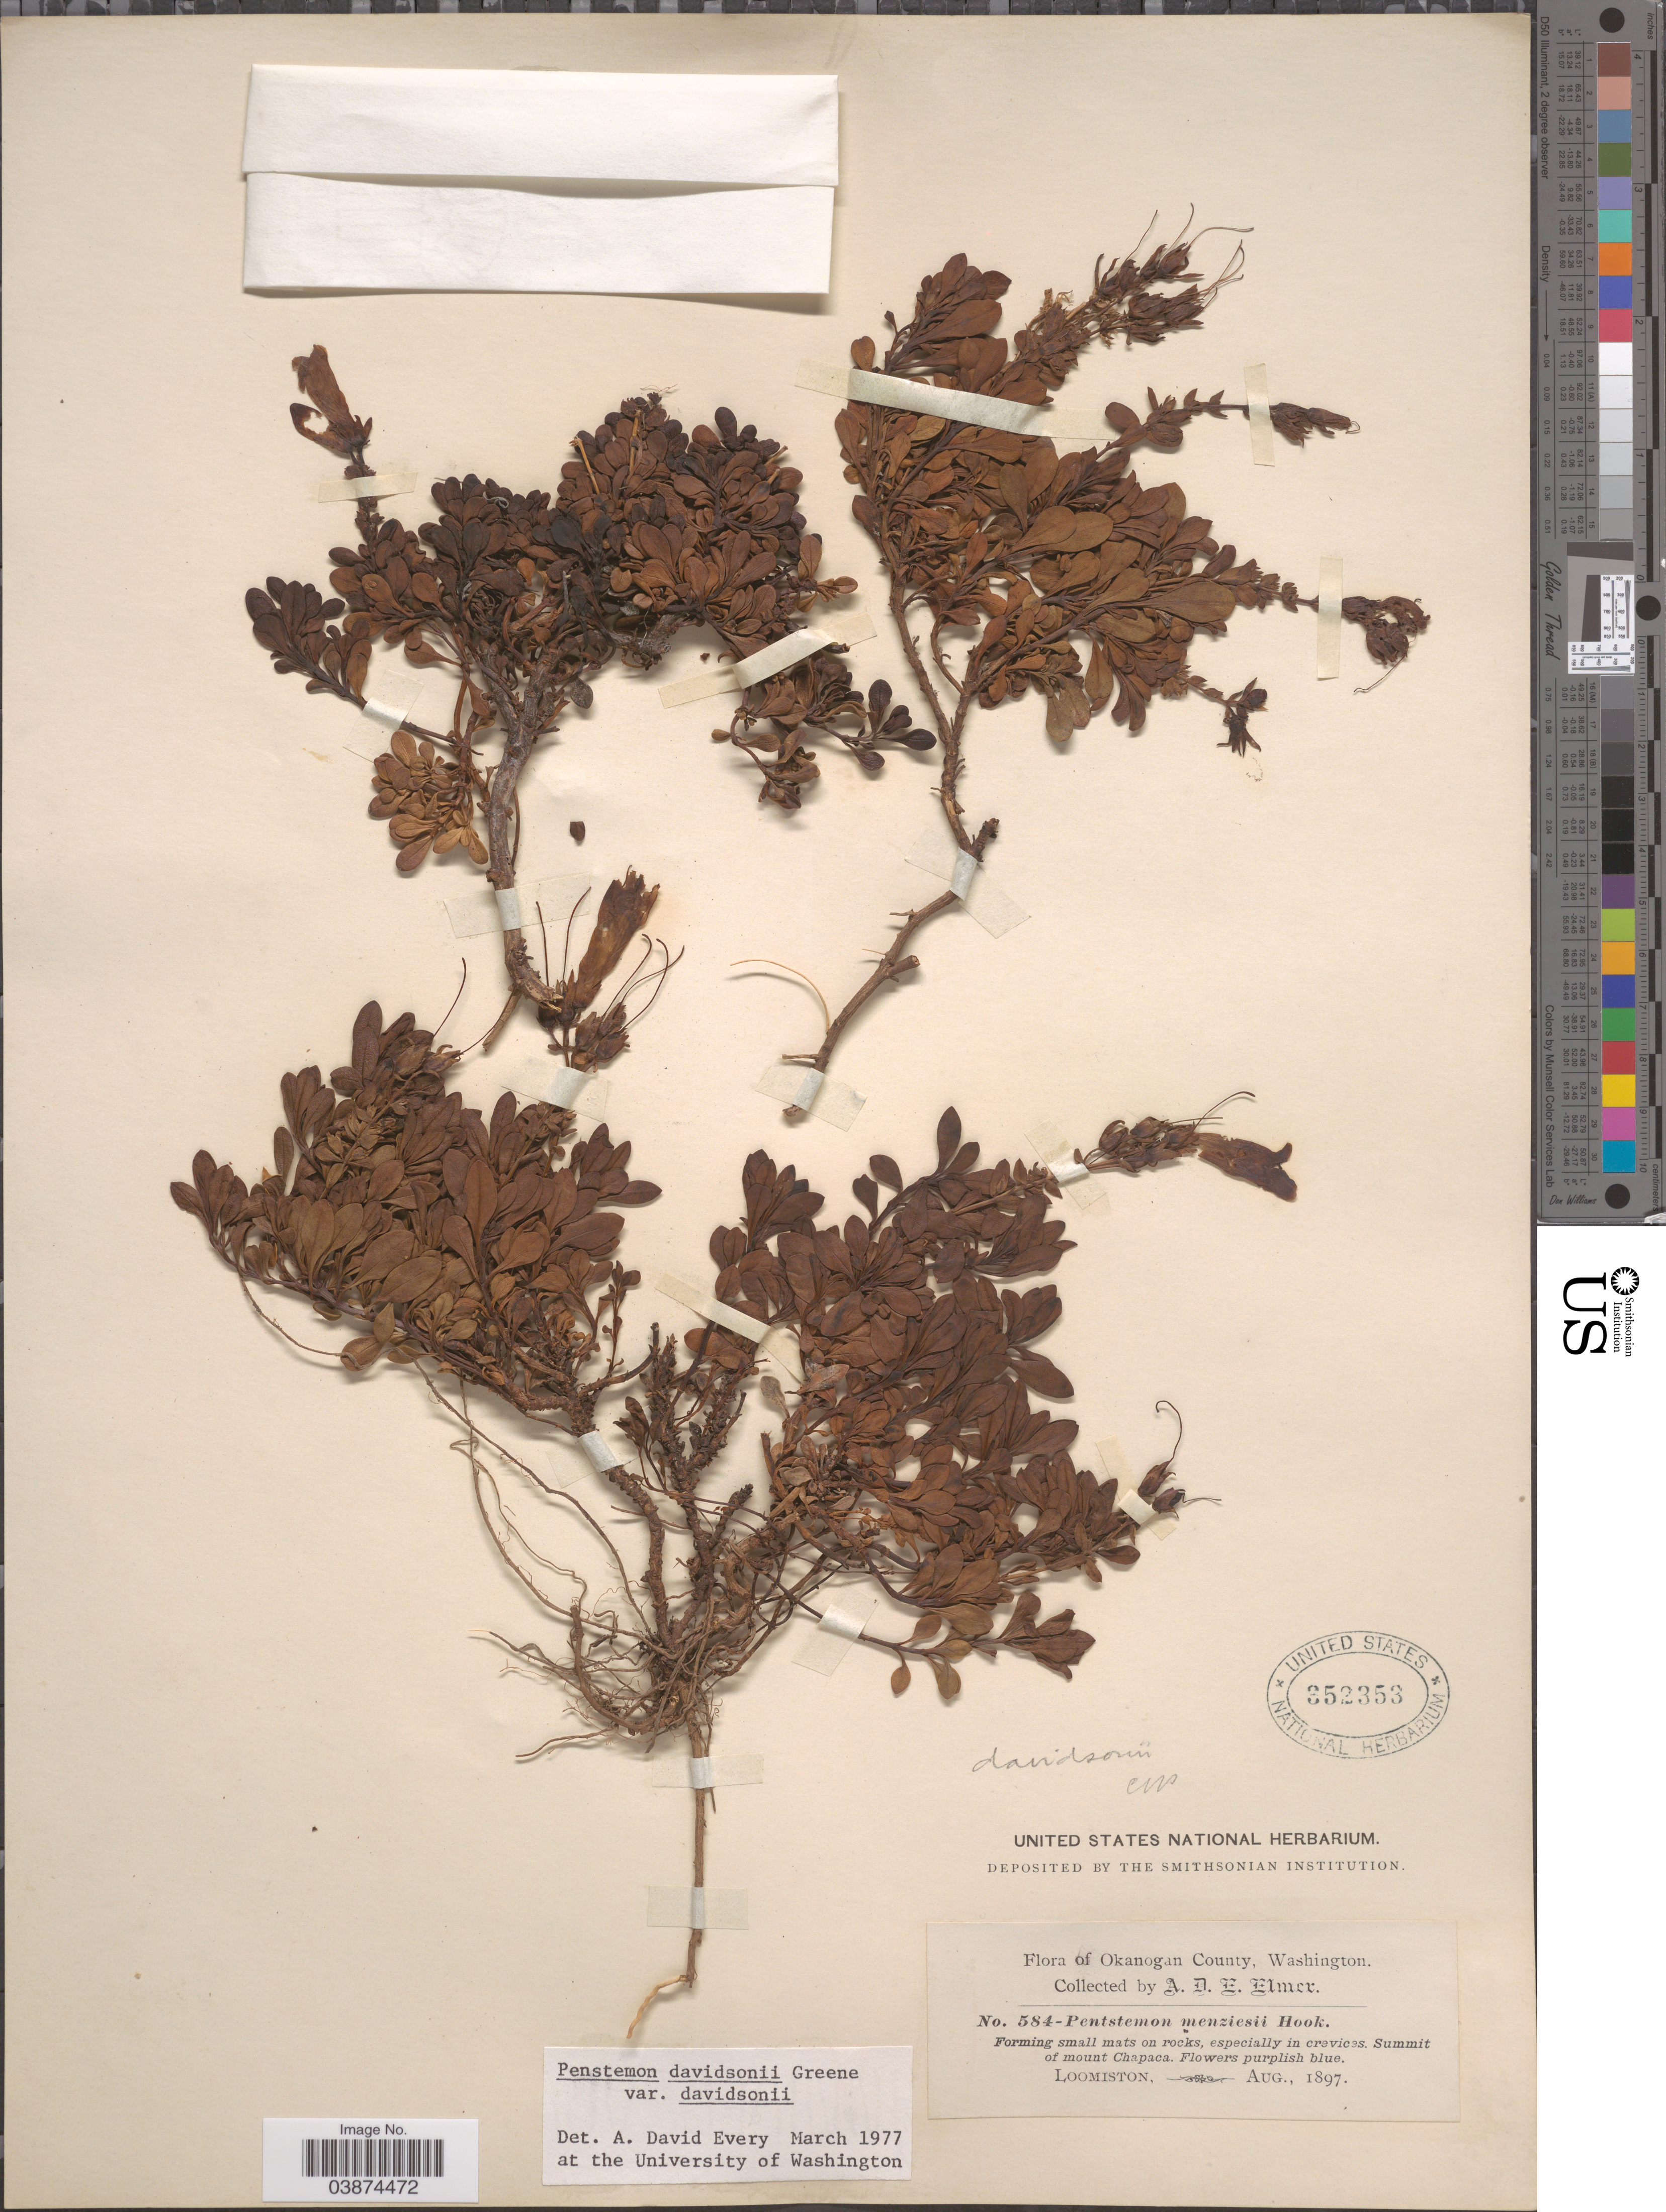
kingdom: Plantae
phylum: Tracheophyta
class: Magnoliopsida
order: Lamiales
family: Plantaginaceae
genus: Penstemon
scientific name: Penstemon davidsonii var. davidsonii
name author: Greene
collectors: A. D. E. Elmer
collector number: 584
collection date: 1897-08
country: United States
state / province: Washington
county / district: Okanogan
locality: Okanogan County. Summit of mount Chapaca. Loomiston.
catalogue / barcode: US 352353